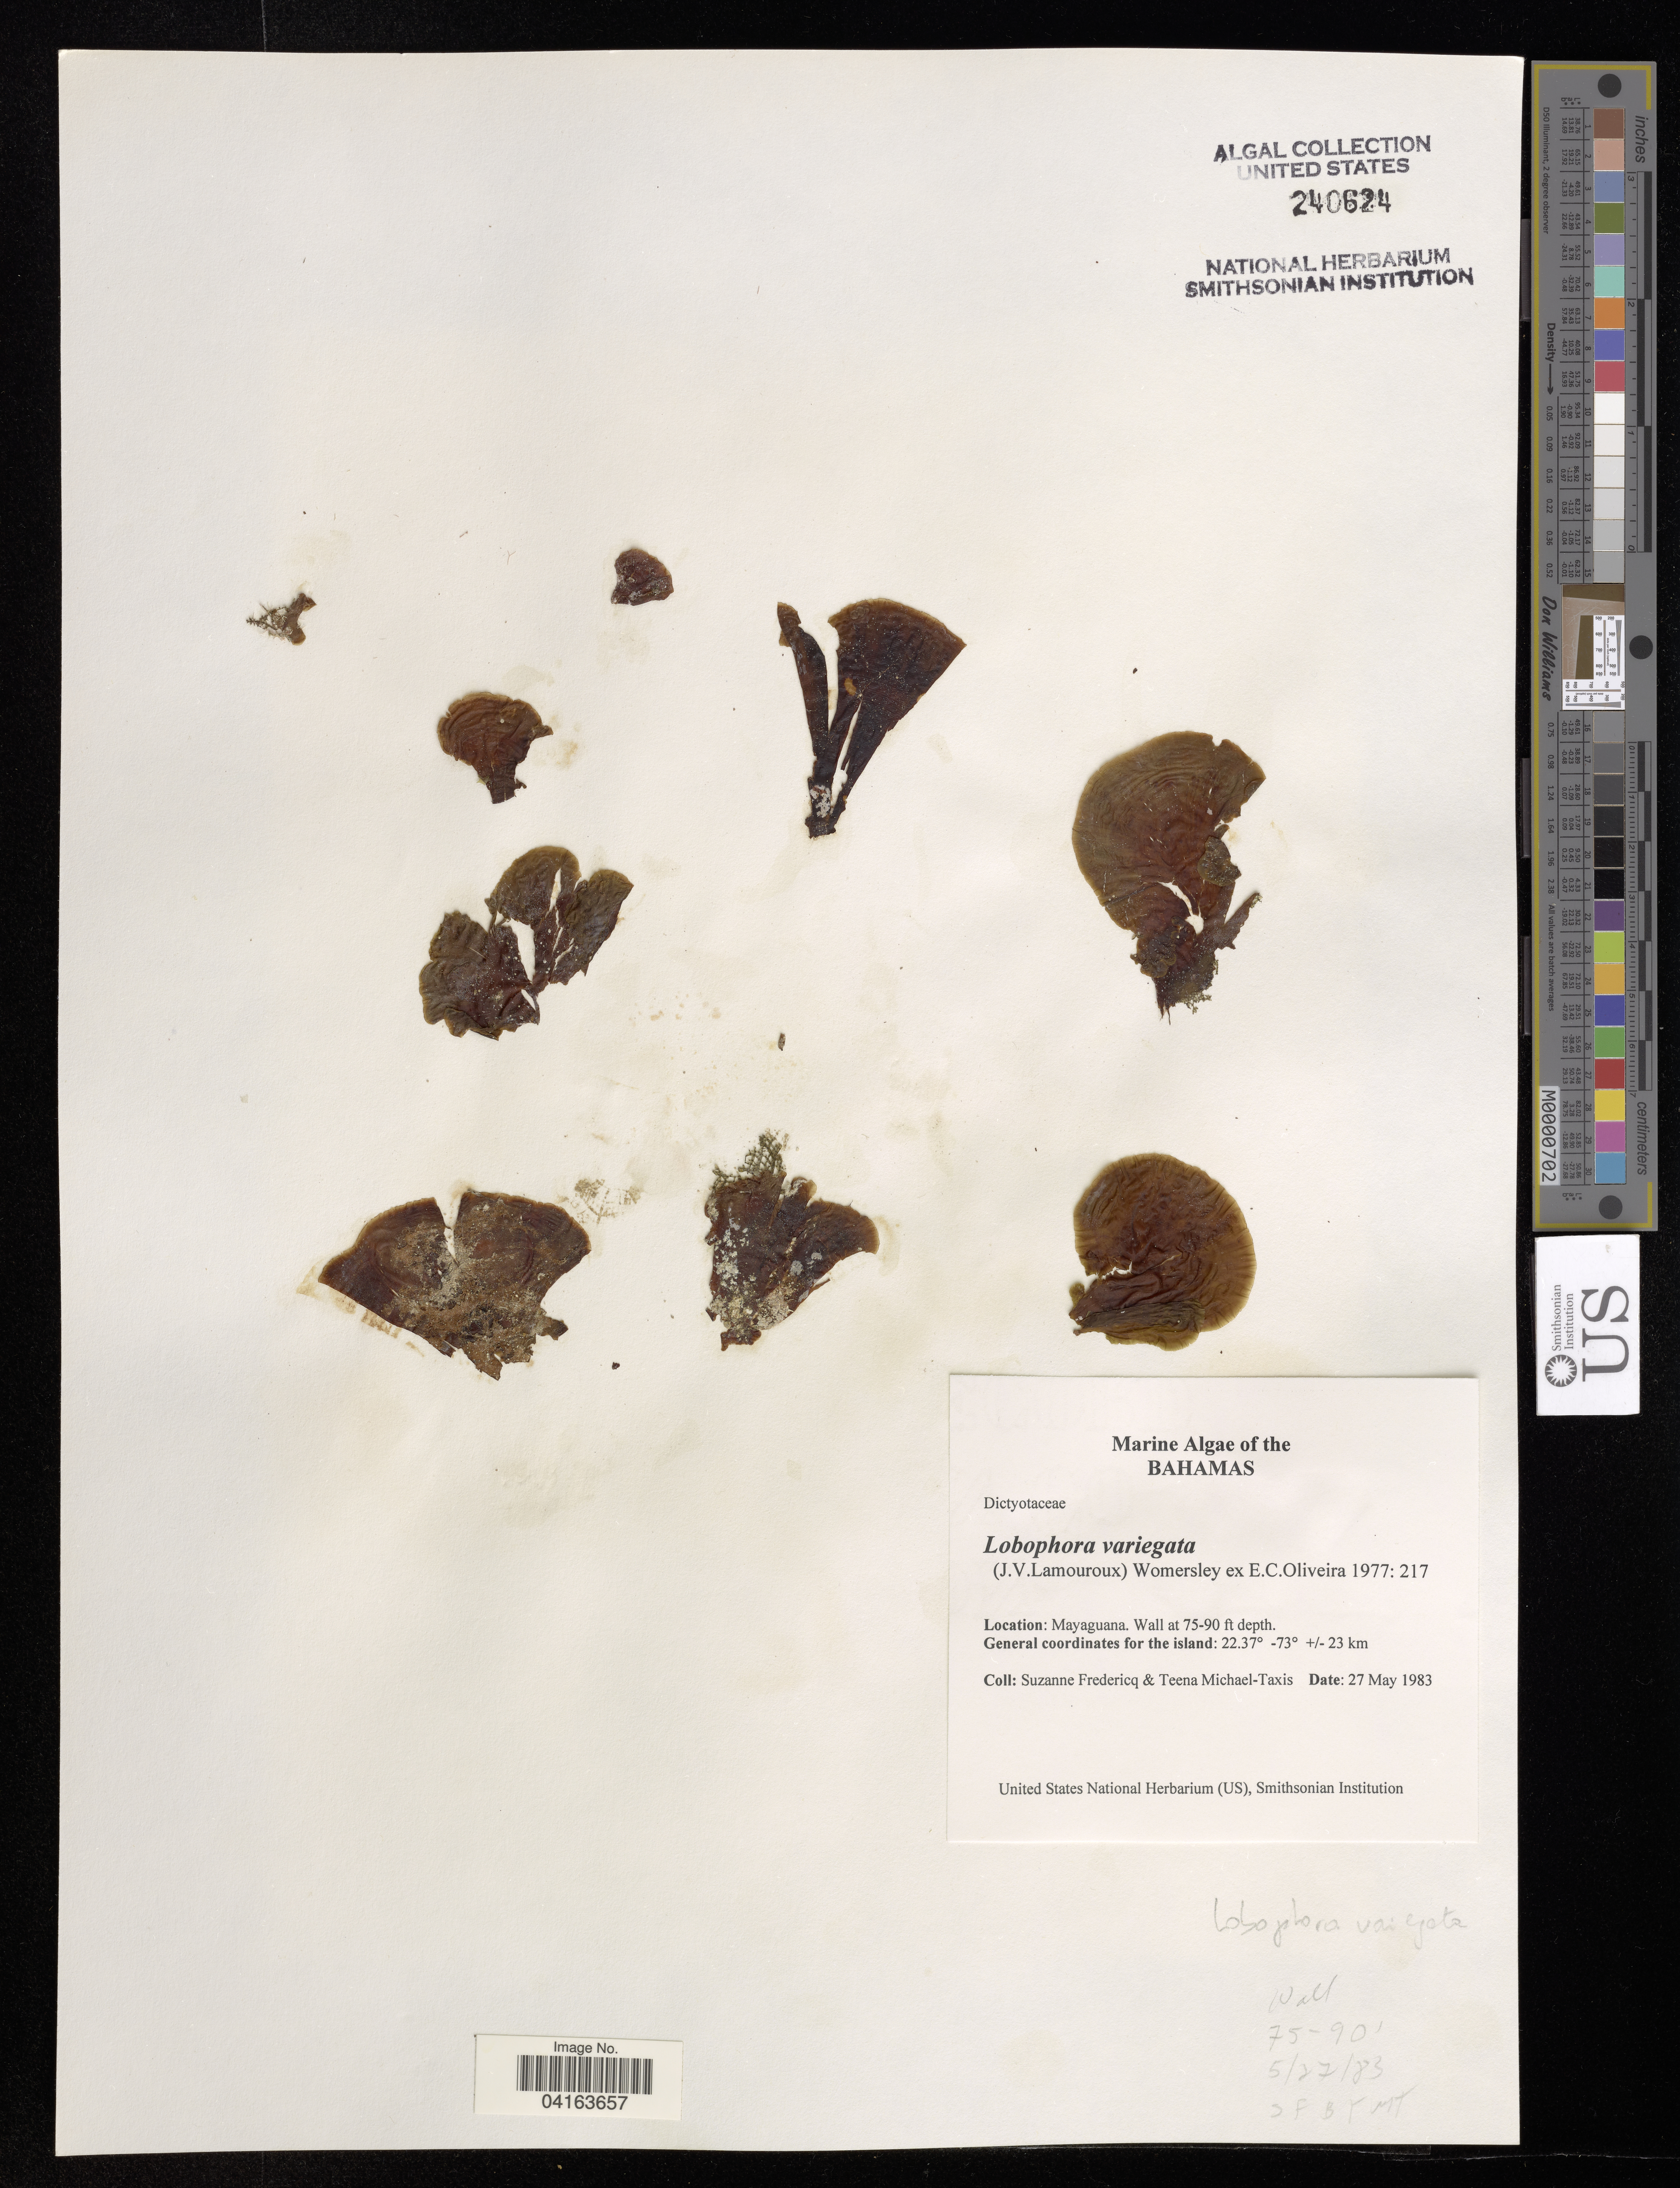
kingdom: Chromista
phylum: Ochrophyta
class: Phaeophyceae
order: Dictyotales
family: Dictyotaceae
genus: Lobophora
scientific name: Lobophora variegata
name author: (J.V.Lamouroux) Womersley & E.C. Oliveira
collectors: S. Fredericq & T. Michael-Taxis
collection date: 1983-05-27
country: Bahamas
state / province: Mayaguana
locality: Wall at 75-90 ft depth.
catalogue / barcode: US 240624